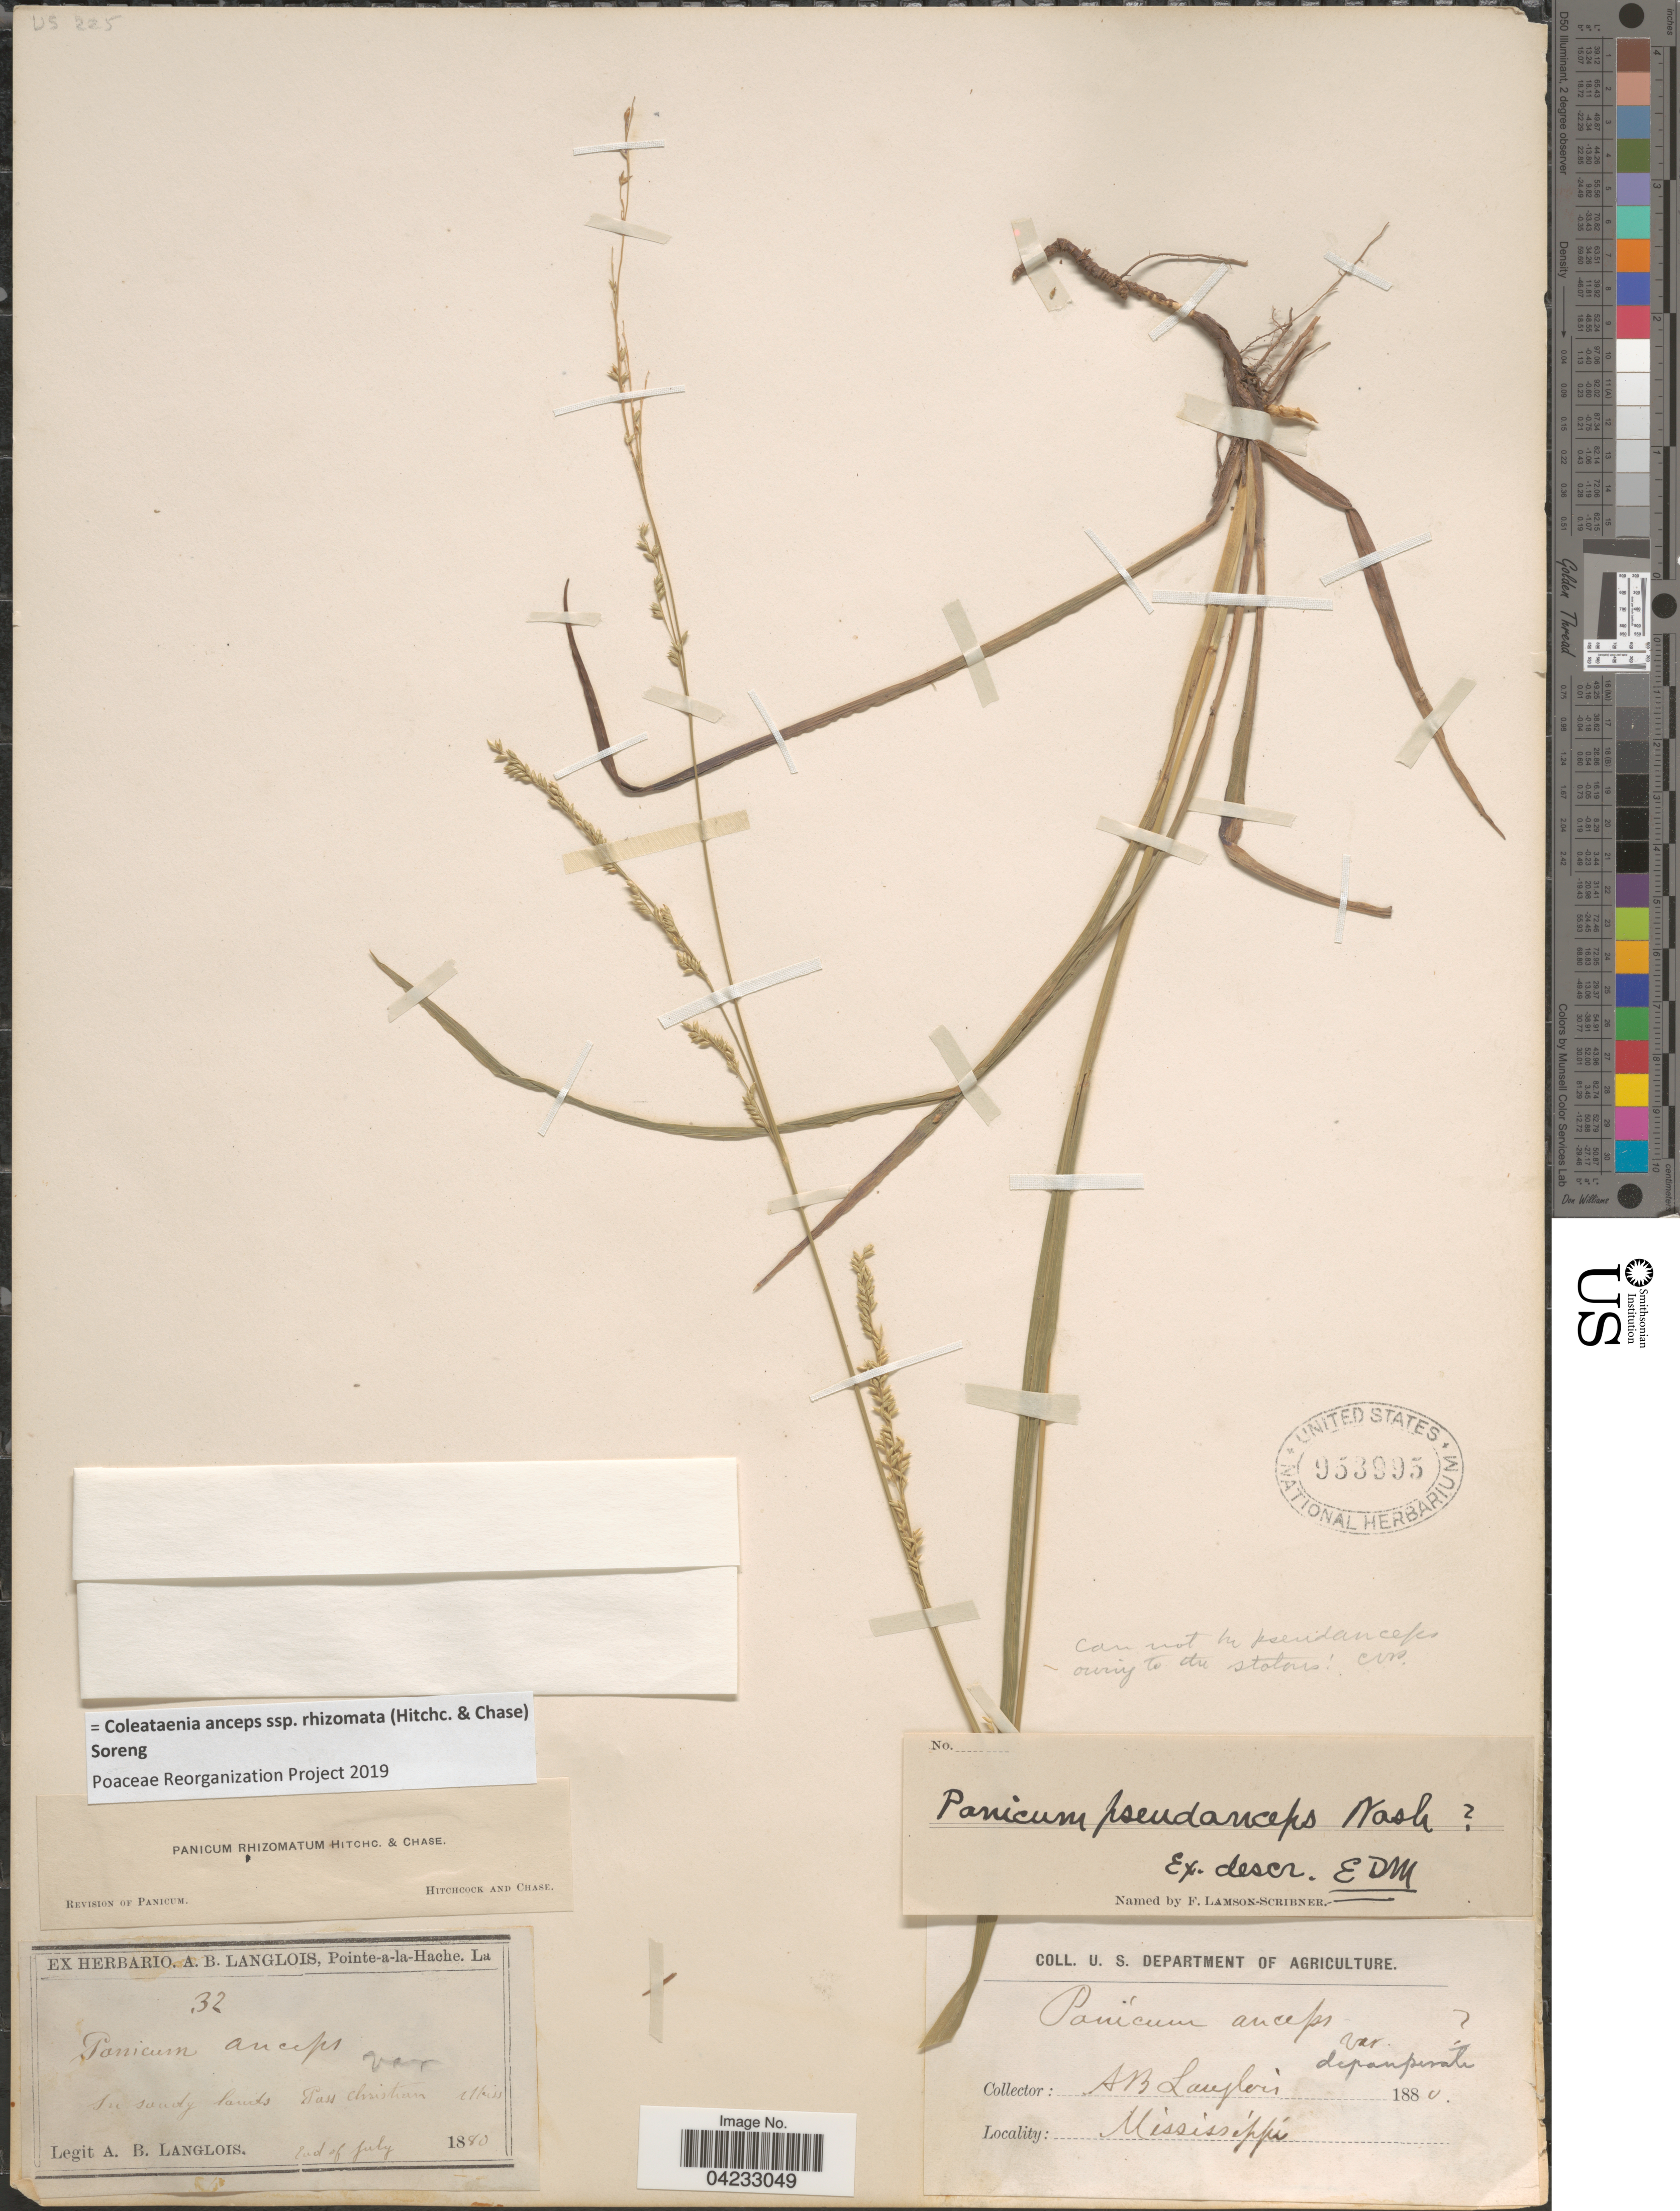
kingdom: Plantae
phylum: Tracheophyta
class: Liliopsida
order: Poales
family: Poaceae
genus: Coleataenia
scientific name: Coleataenia anceps subsp. rhizomata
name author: (Hitchc. & Chase) Soreng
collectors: A. Langlois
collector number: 32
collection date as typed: End of July 1880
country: United States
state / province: Mississippi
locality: Pass Christian.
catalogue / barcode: US 953995